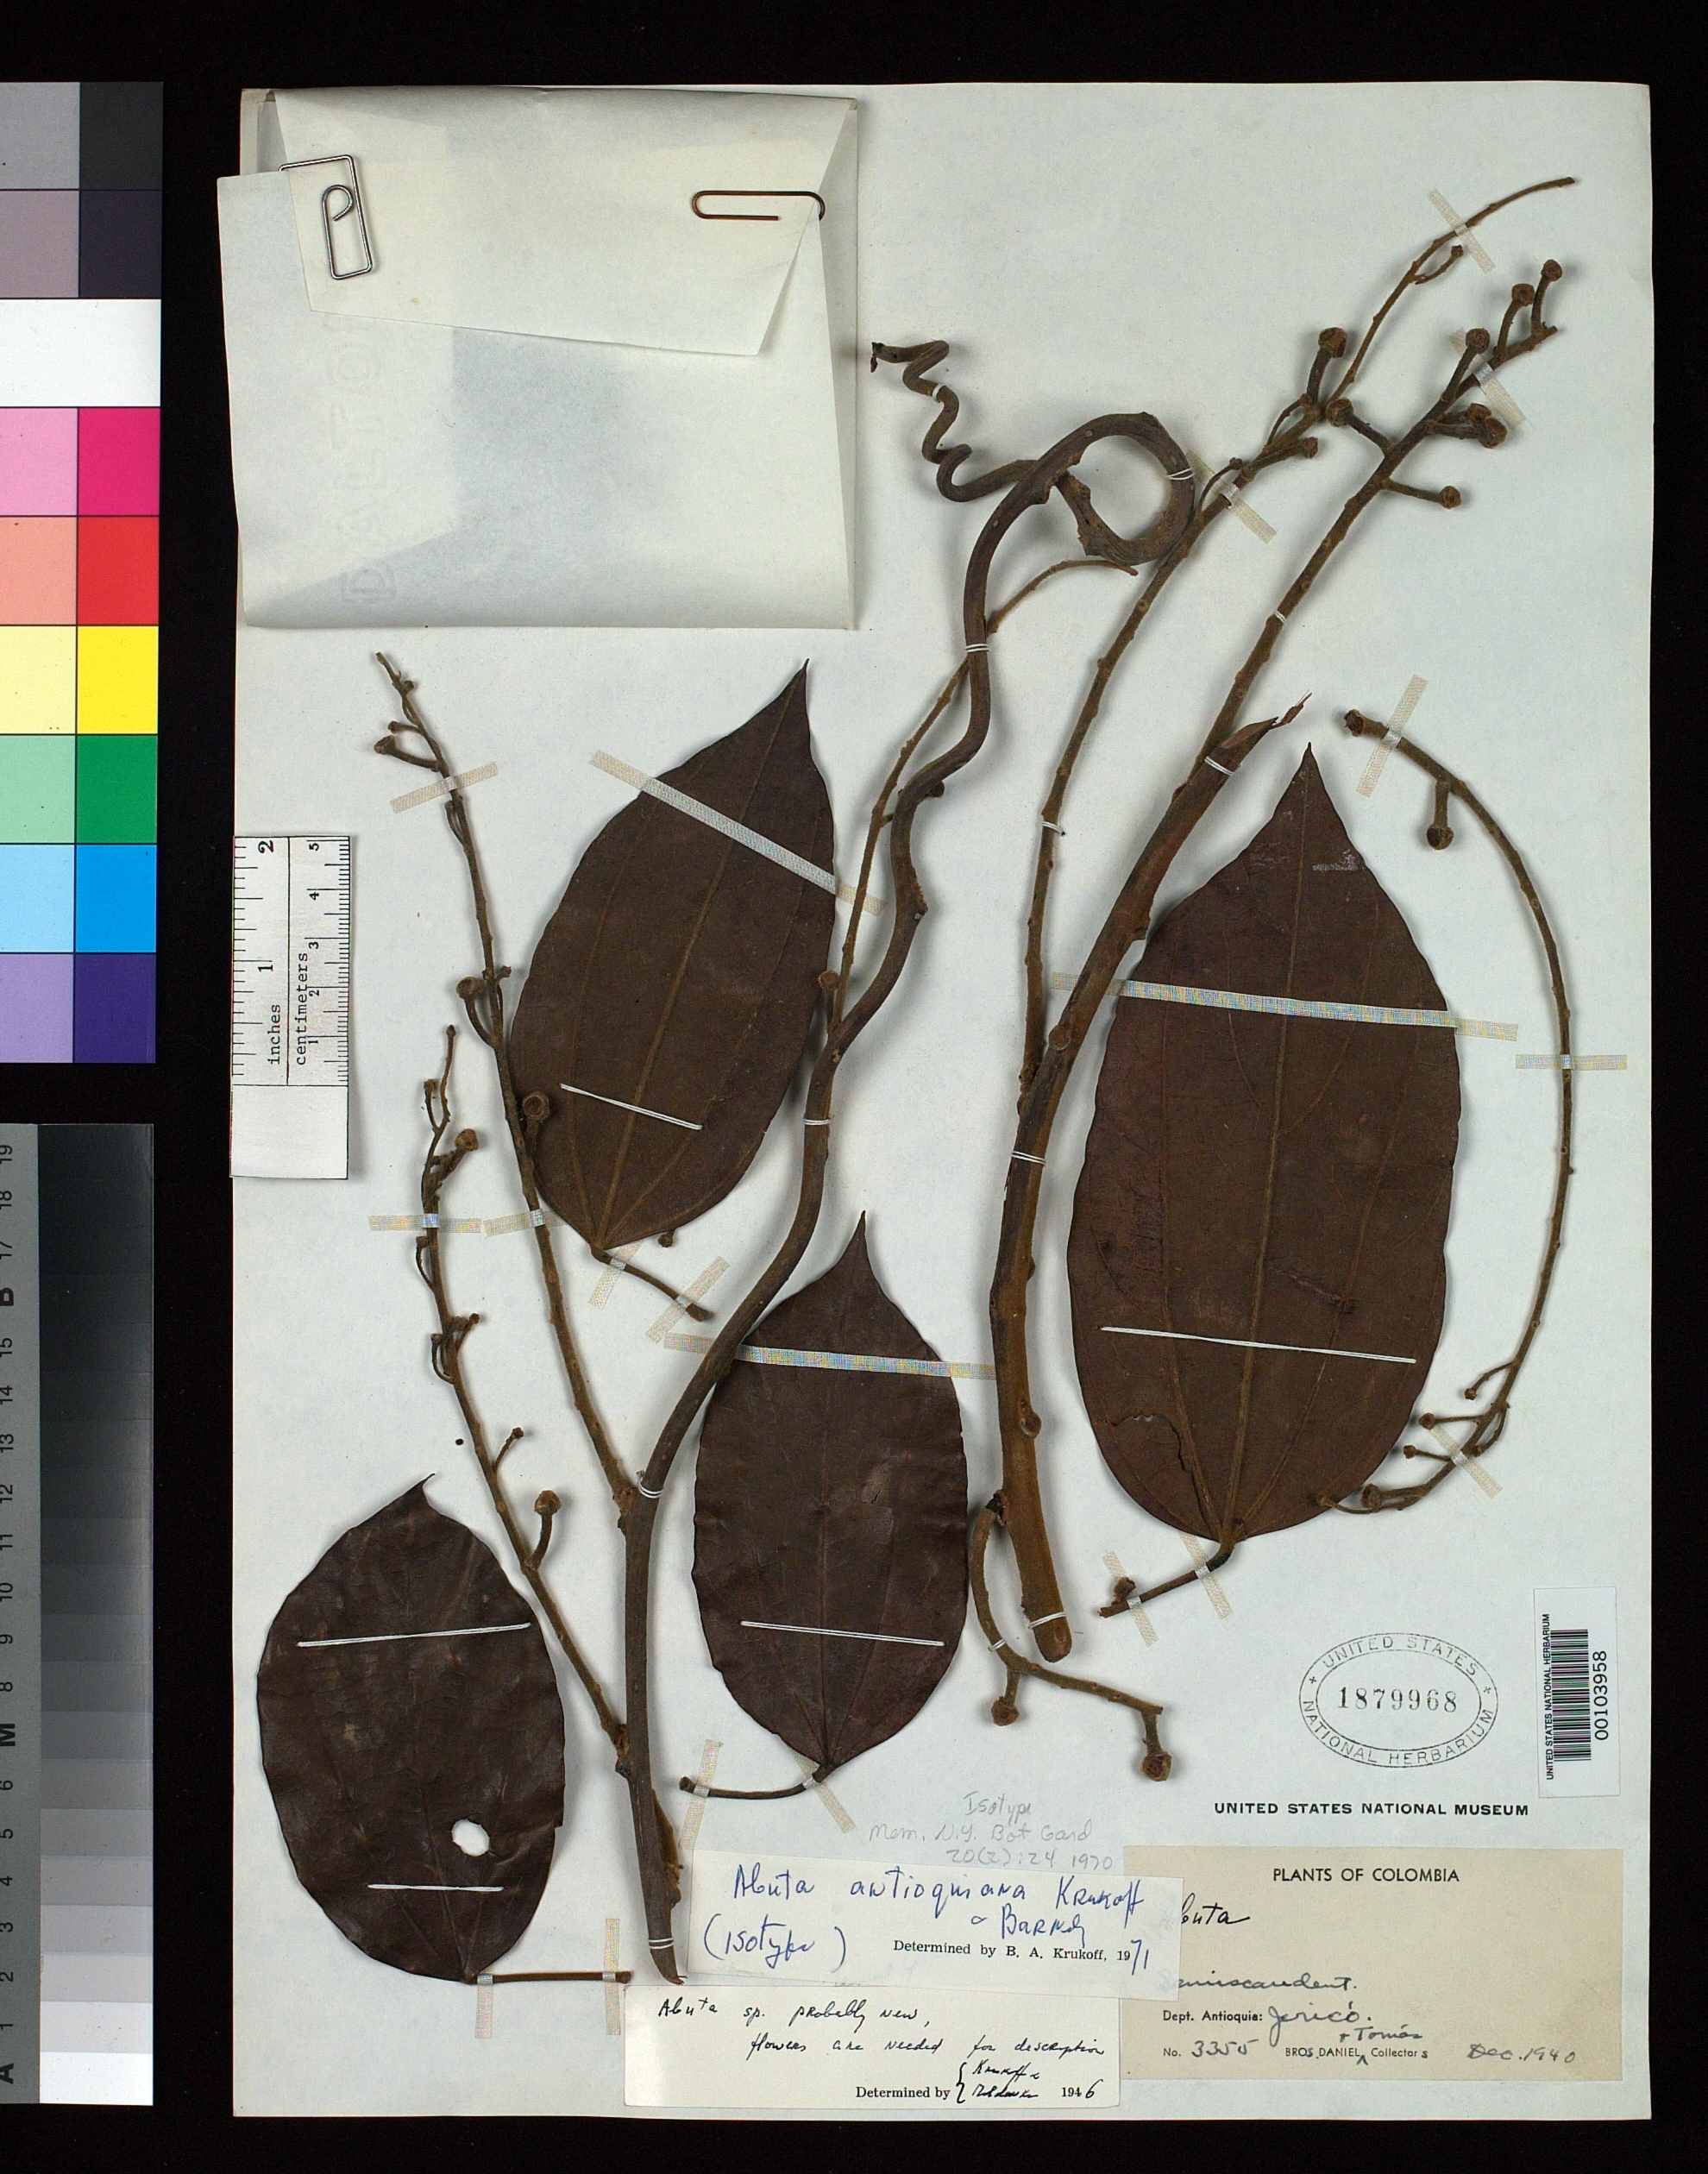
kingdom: Plantae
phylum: Tracheophyta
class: Magnoliopsida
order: Ranunculales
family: Menispermaceae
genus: Abuta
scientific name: Abuta antioquiana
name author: Krukoff & Barneby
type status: Isotype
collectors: Bro. Daniel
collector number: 3355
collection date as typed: Dec 1940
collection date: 1940-12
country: Colombia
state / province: Antioquia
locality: Jerico.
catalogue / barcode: US 1879968